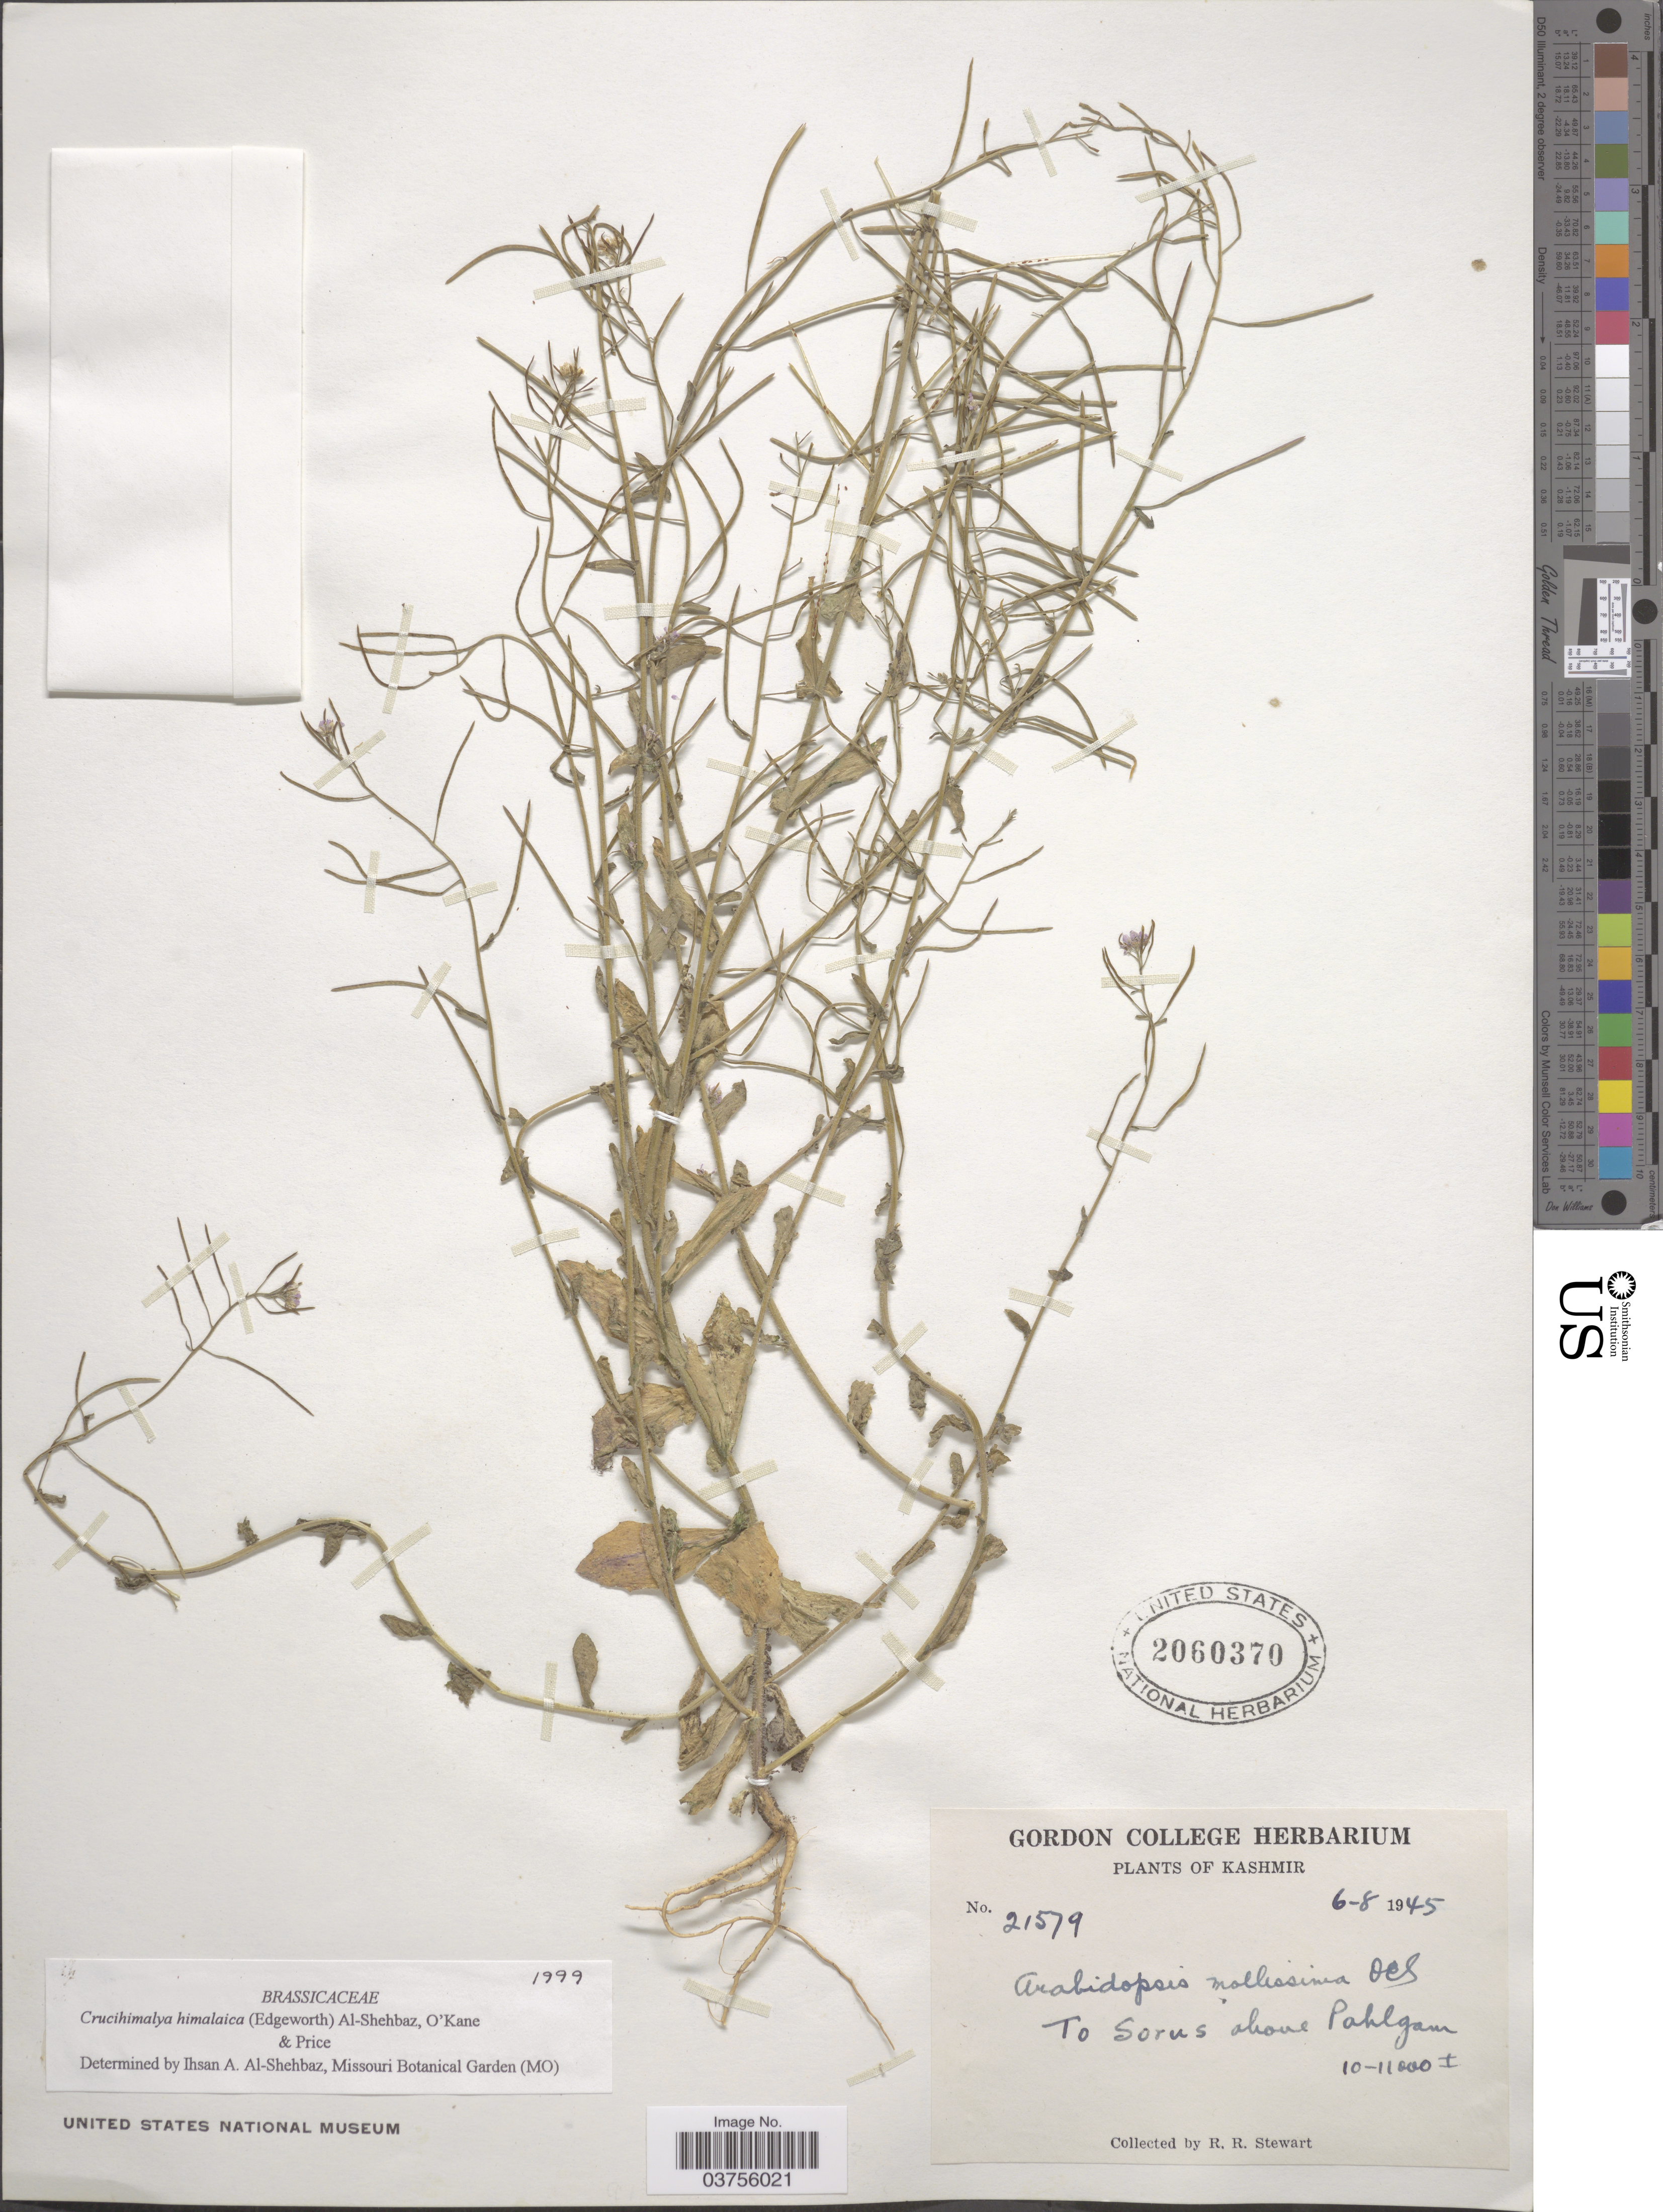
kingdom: Plantae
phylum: Tracheophyta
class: Magnoliopsida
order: Brassicales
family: Brassicaceae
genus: Crucihimalaya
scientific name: Crucihimalaya himalaica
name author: (Edgew.) Al-Shehbaz et al.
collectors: R. Stewart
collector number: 21579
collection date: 1945-08-06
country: India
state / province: Jammu and Kashmir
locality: Kashmir. To Sorus above Pahlgam.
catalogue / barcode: US 2060370